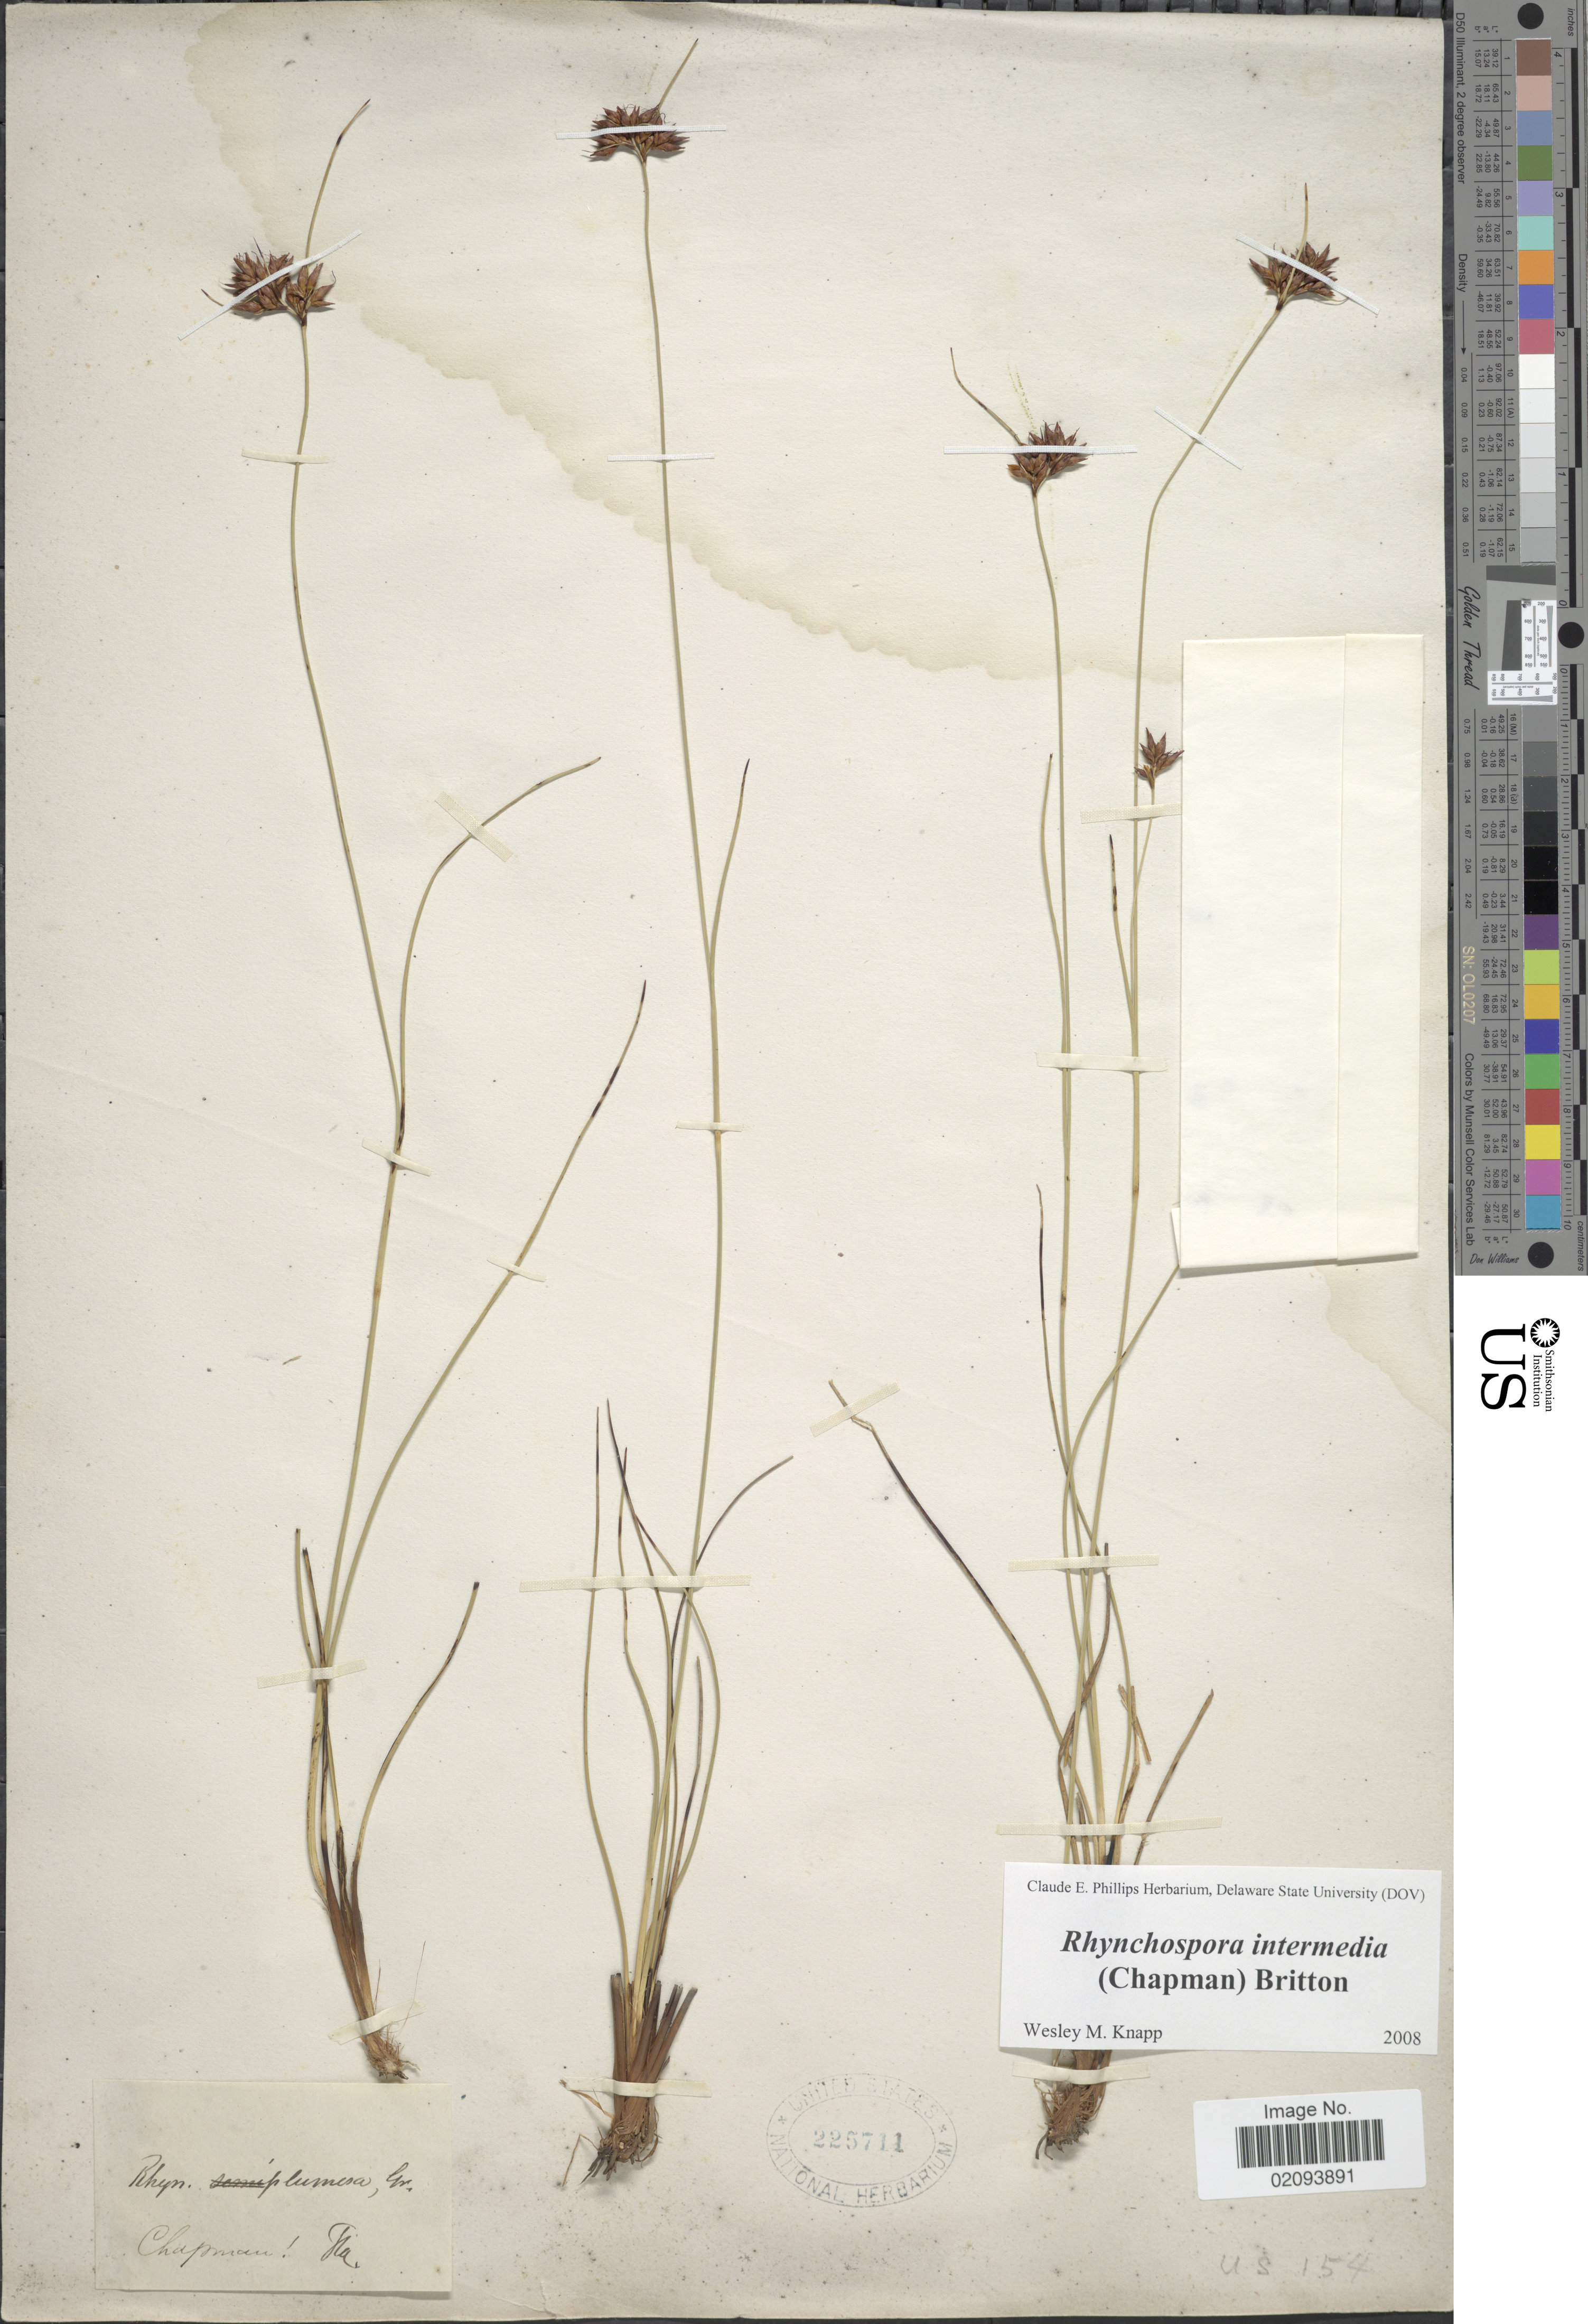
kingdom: Plantae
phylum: Tracheophyta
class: Liliopsida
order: Poales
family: Cyperaceae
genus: Rhynchospora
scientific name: Rhynchospora intermedia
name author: (Chapm.) Britton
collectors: A. Chapman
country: United States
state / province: Florida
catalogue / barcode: US 225711